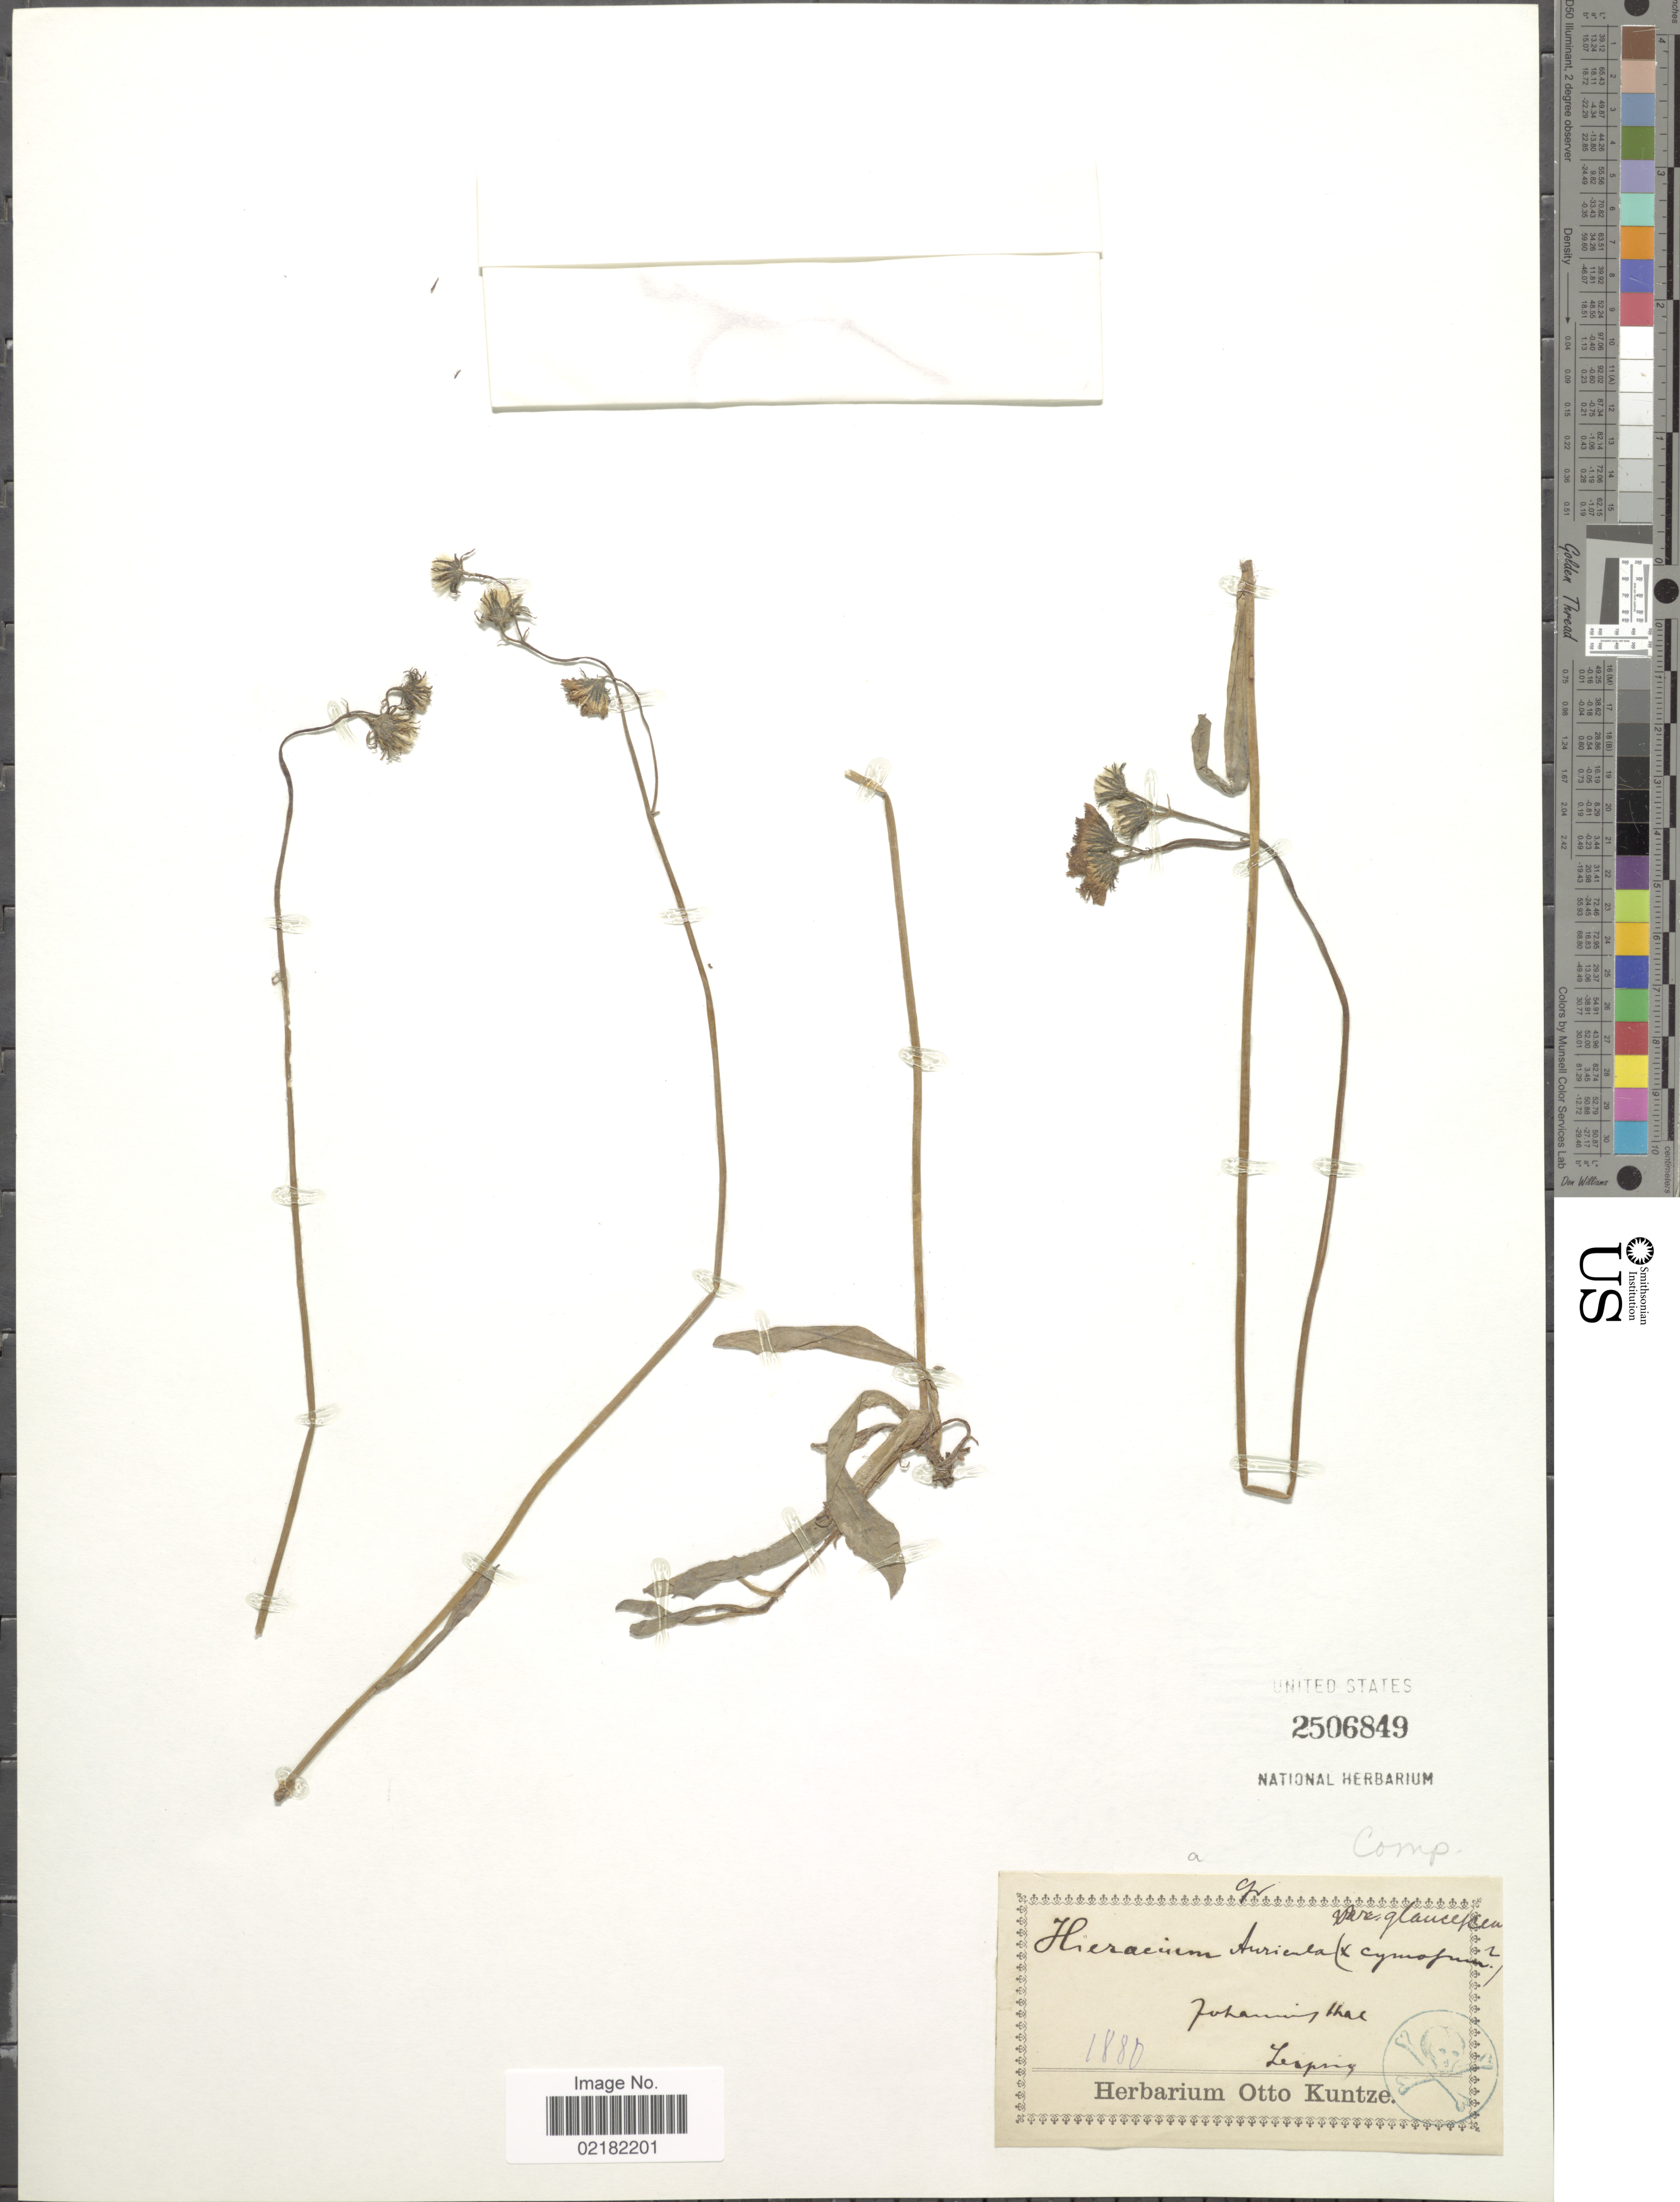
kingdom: Plantae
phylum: Tracheophyta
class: Magnoliopsida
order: Asterales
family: Asteraceae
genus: Pilosella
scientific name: Pilosella floribunda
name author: (Wimm. & Grab.) Fr. a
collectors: ex Herb. O. Kuntze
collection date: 1880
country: Germany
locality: Johannesthal, Leipzig.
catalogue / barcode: US 2506849